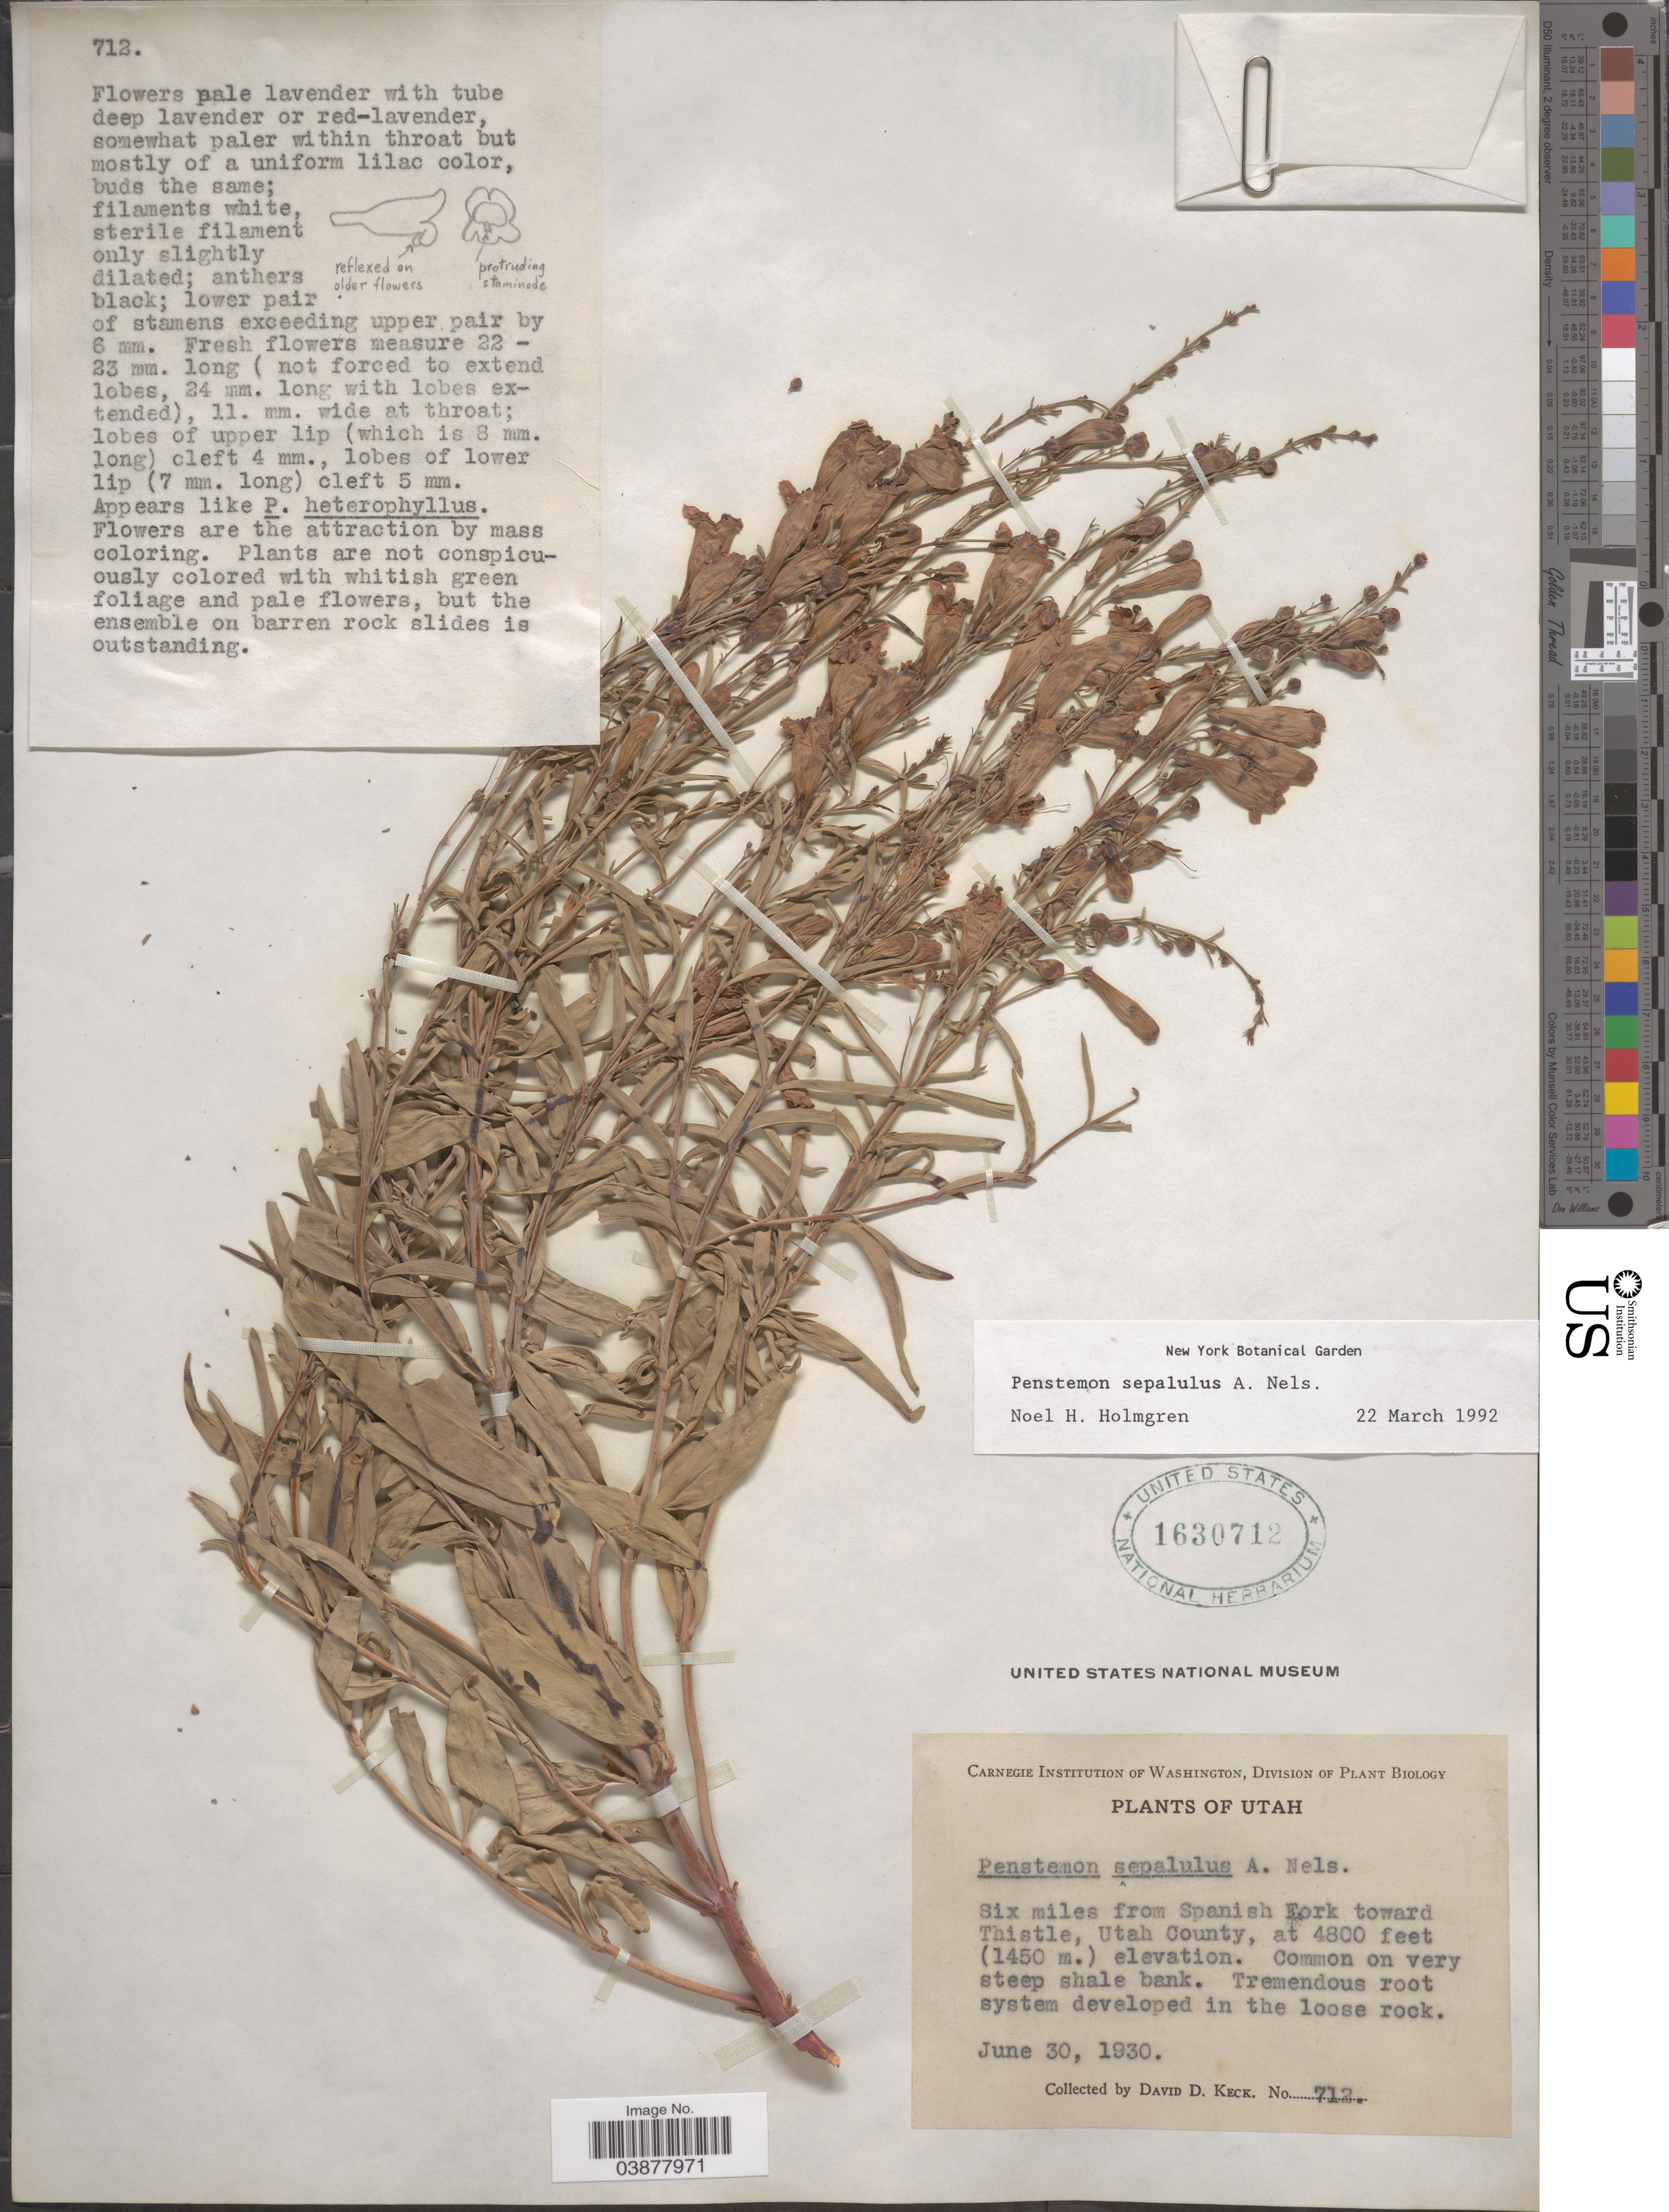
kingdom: Plantae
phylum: Tracheophyta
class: Magnoliopsida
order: Lamiales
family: Plantaginaceae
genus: Penstemon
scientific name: Penstemon sepalulus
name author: A. Nelson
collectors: D. D. Keck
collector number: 712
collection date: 1930-06-30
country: United States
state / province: Utah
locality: Six miles from Spanish Fork toward Thistle, Utah County.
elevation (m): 1463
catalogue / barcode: US 1630712